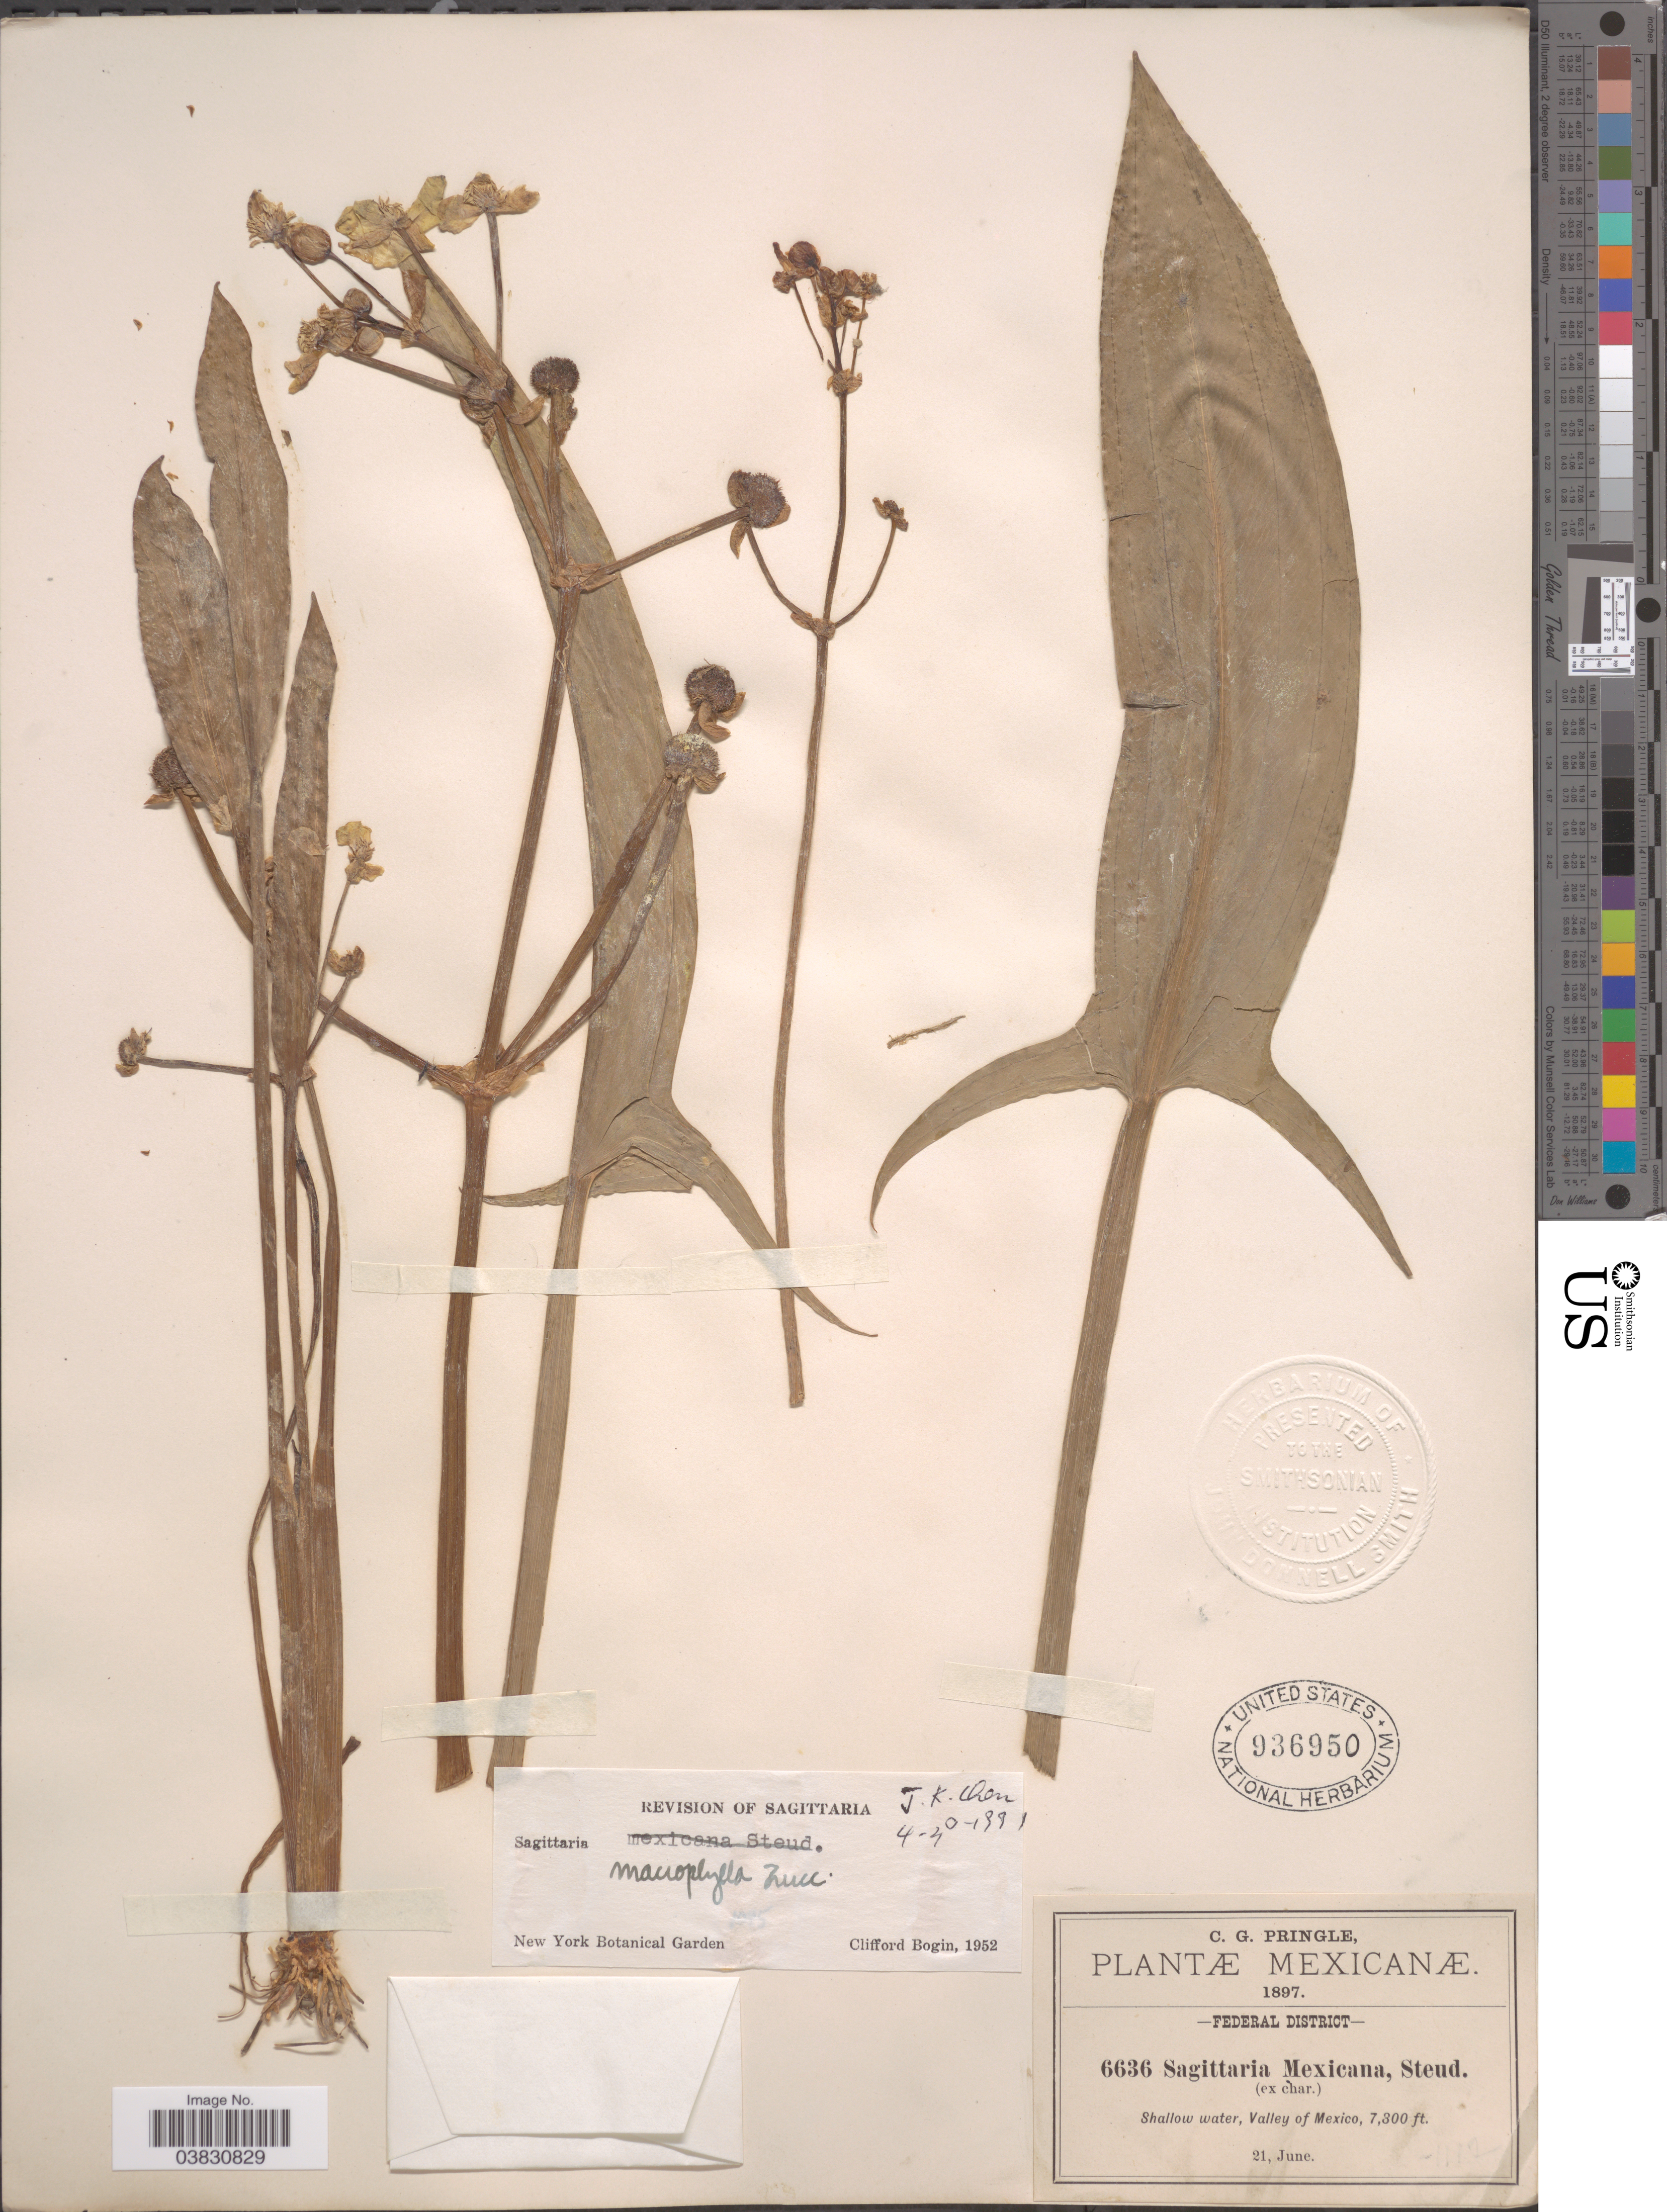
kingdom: Plantae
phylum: Tracheophyta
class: Liliopsida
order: Alismatales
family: Alismataceae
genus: Sagittaria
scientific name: Sagittaria macrophylla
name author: Zucc.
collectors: C. G. Pringle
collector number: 6636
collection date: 1897-06-21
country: Mexico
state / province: Distrito Federal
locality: Federal District. Shallow water, Valley of Mexico.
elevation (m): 2225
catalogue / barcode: US 936950